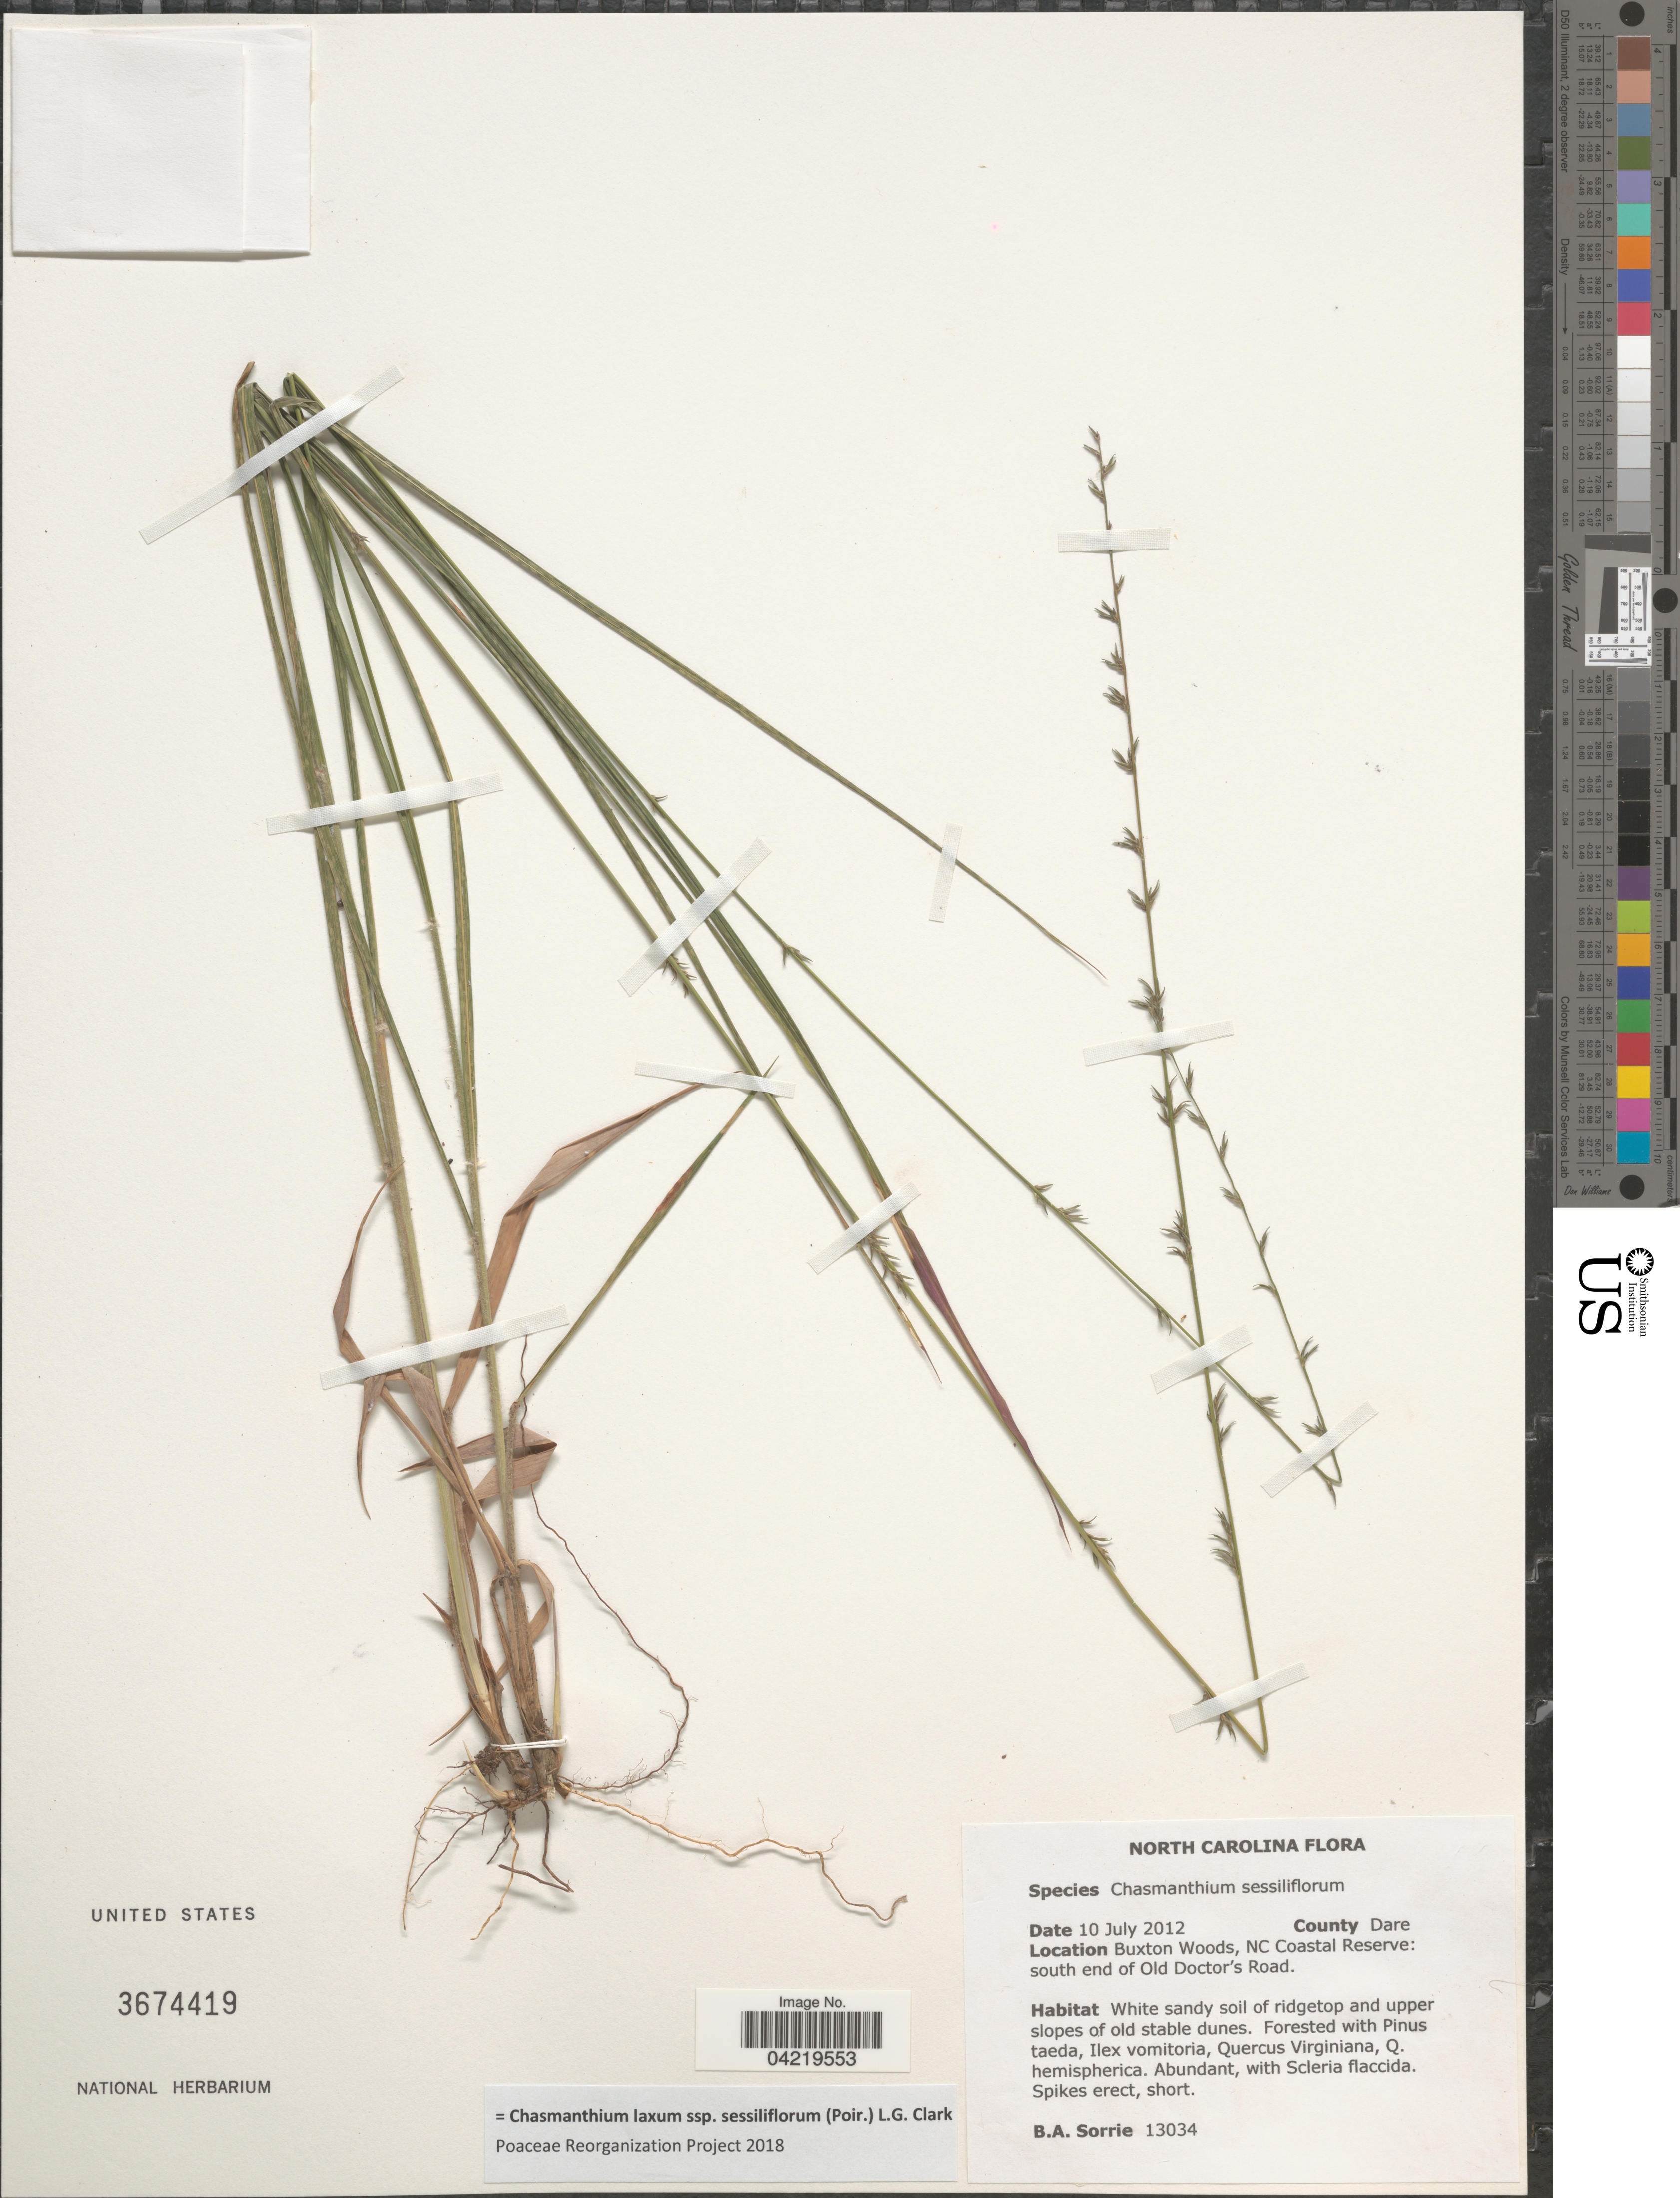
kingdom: Plantae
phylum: Tracheophyta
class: Liliopsida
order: Poales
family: Poaceae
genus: Chasmanthium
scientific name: Chasmanthium laxum subsp. sessiliflorum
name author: (L.) H.O. Yates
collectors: B. Sorrie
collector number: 13034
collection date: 2012-07-10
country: United States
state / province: North Carolina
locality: County Dare. Buxton Woods, NC Coastal Reserve: south end of Old Doctor's Road. White sandy soil of ridgetop and upper slopes of old stable dunes.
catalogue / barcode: US 3674419